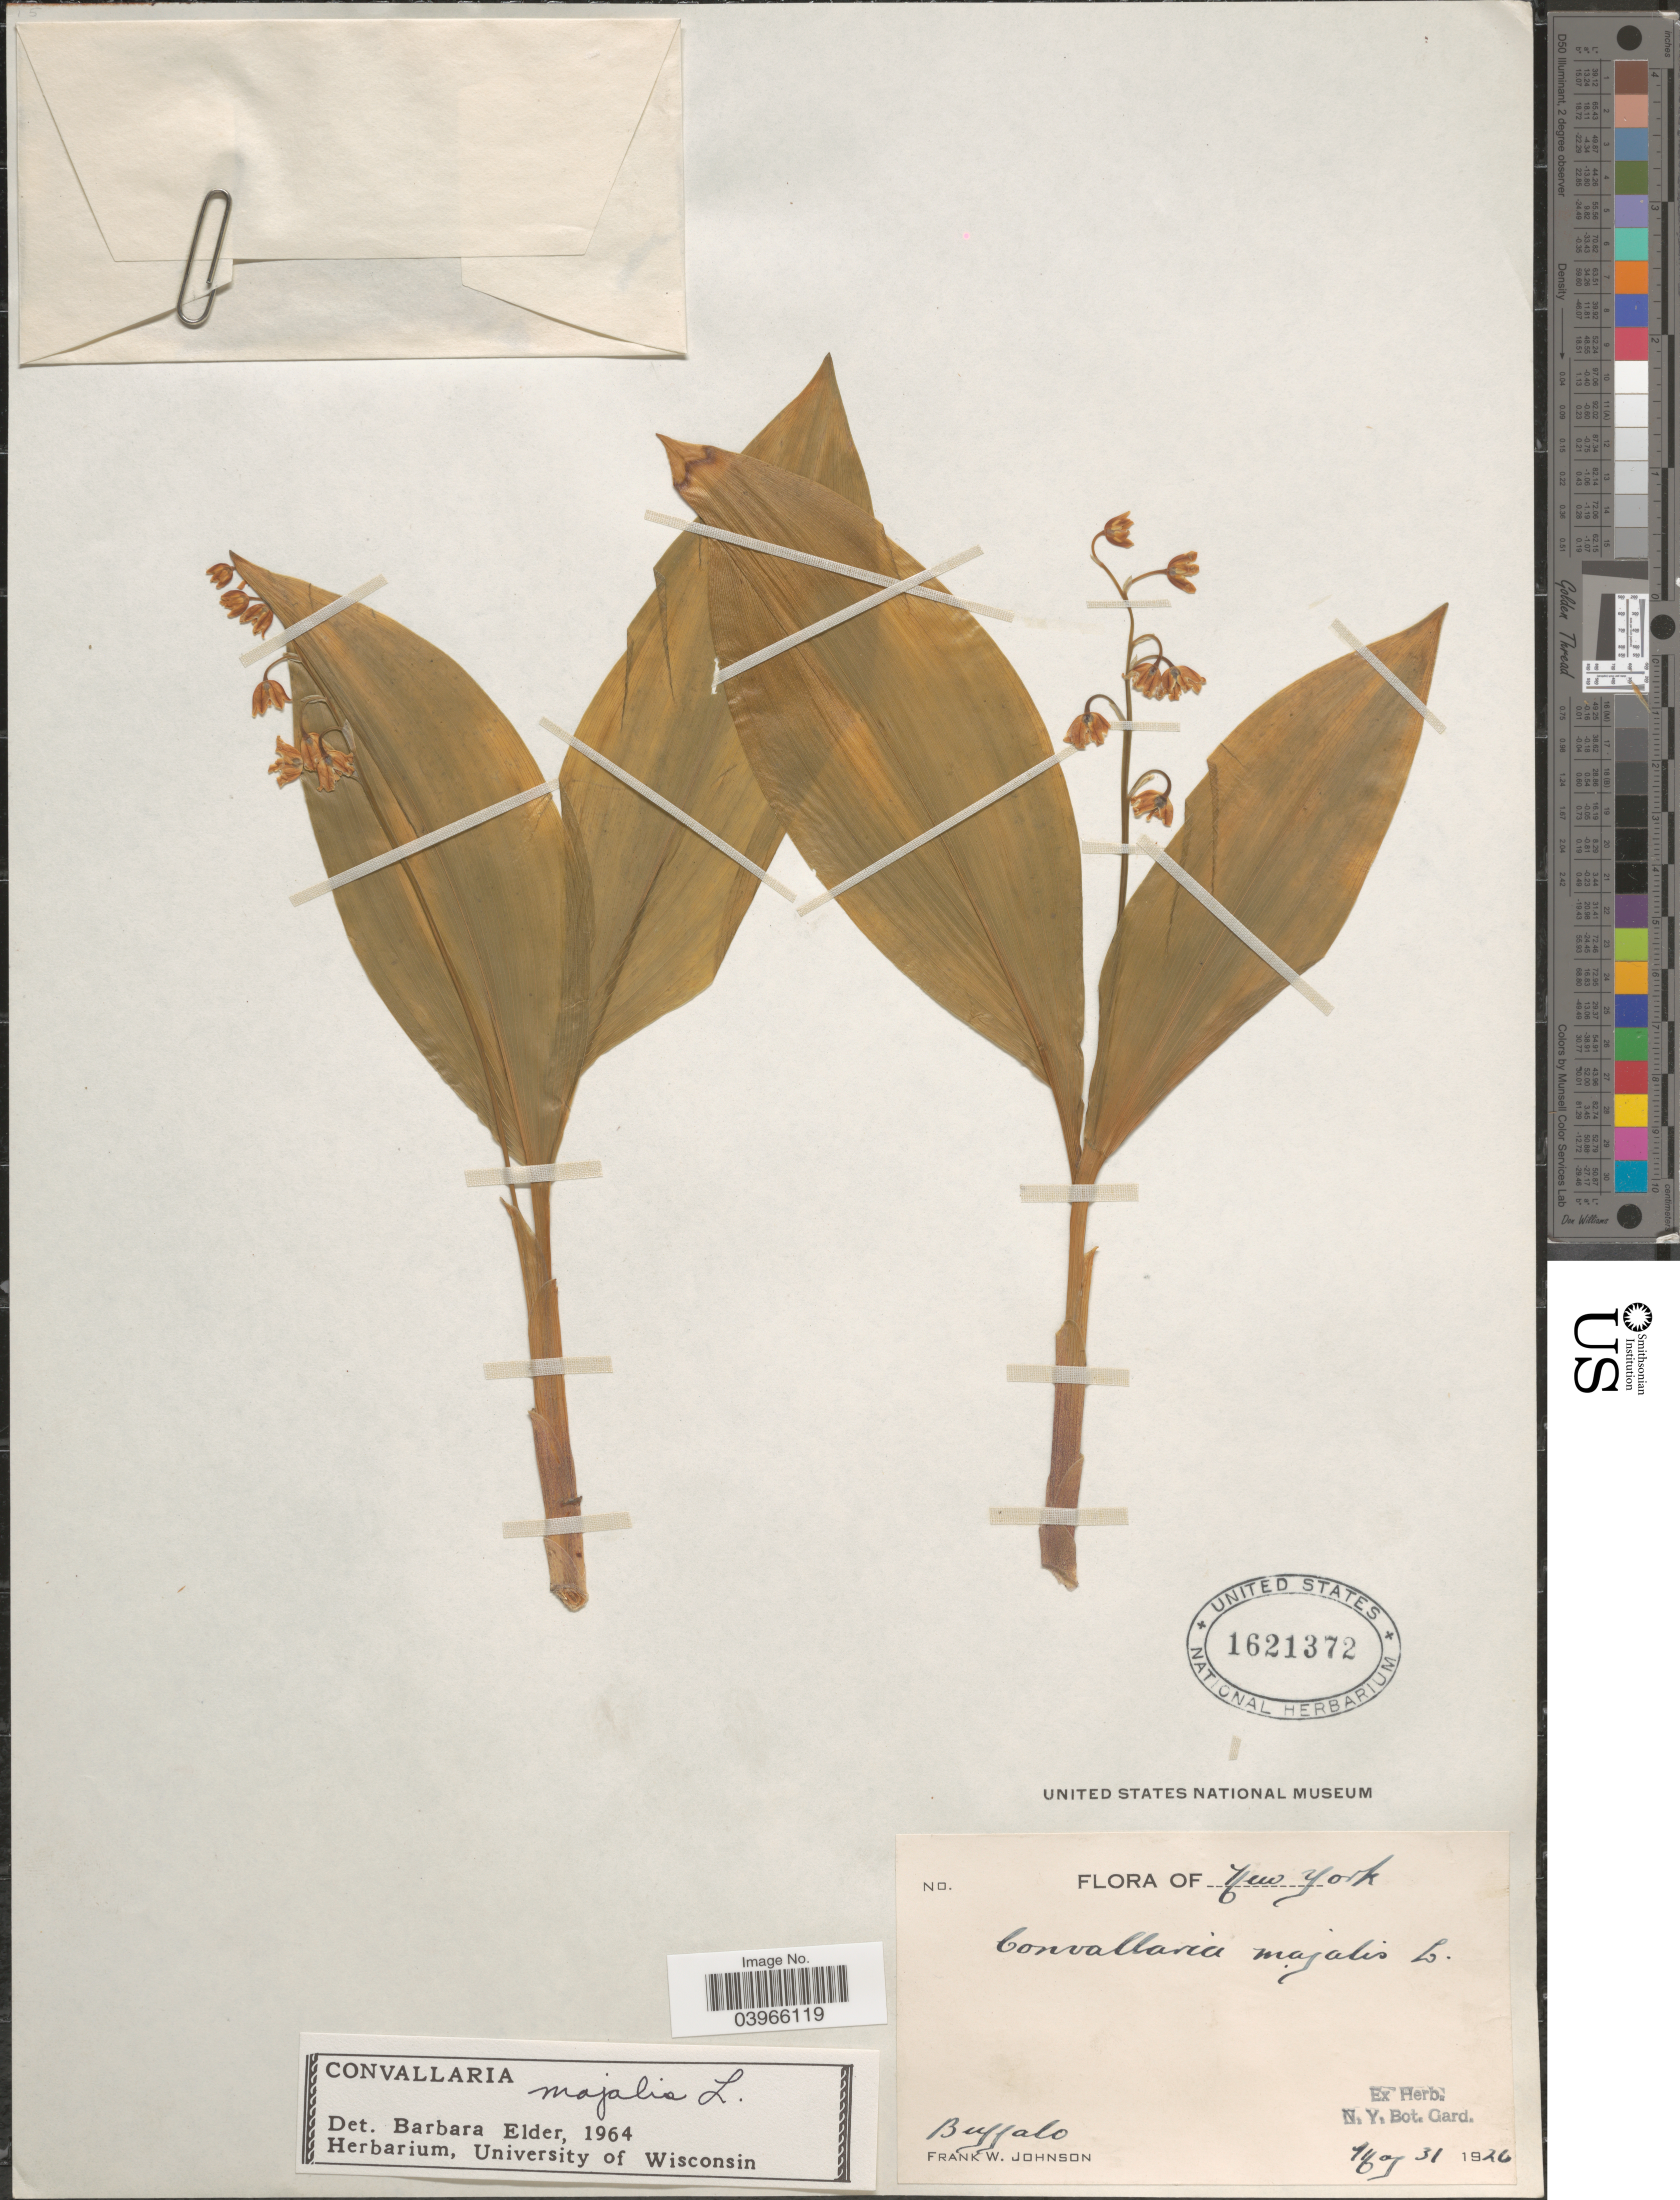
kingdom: Plantae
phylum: Tracheophyta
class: Liliopsida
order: Asparagales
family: Asparagaceae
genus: Convallaria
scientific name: Convallaria majalis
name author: L.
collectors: F. W. Johnson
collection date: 1926-05-31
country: United States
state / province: New York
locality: Buffalo.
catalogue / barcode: US 1621372